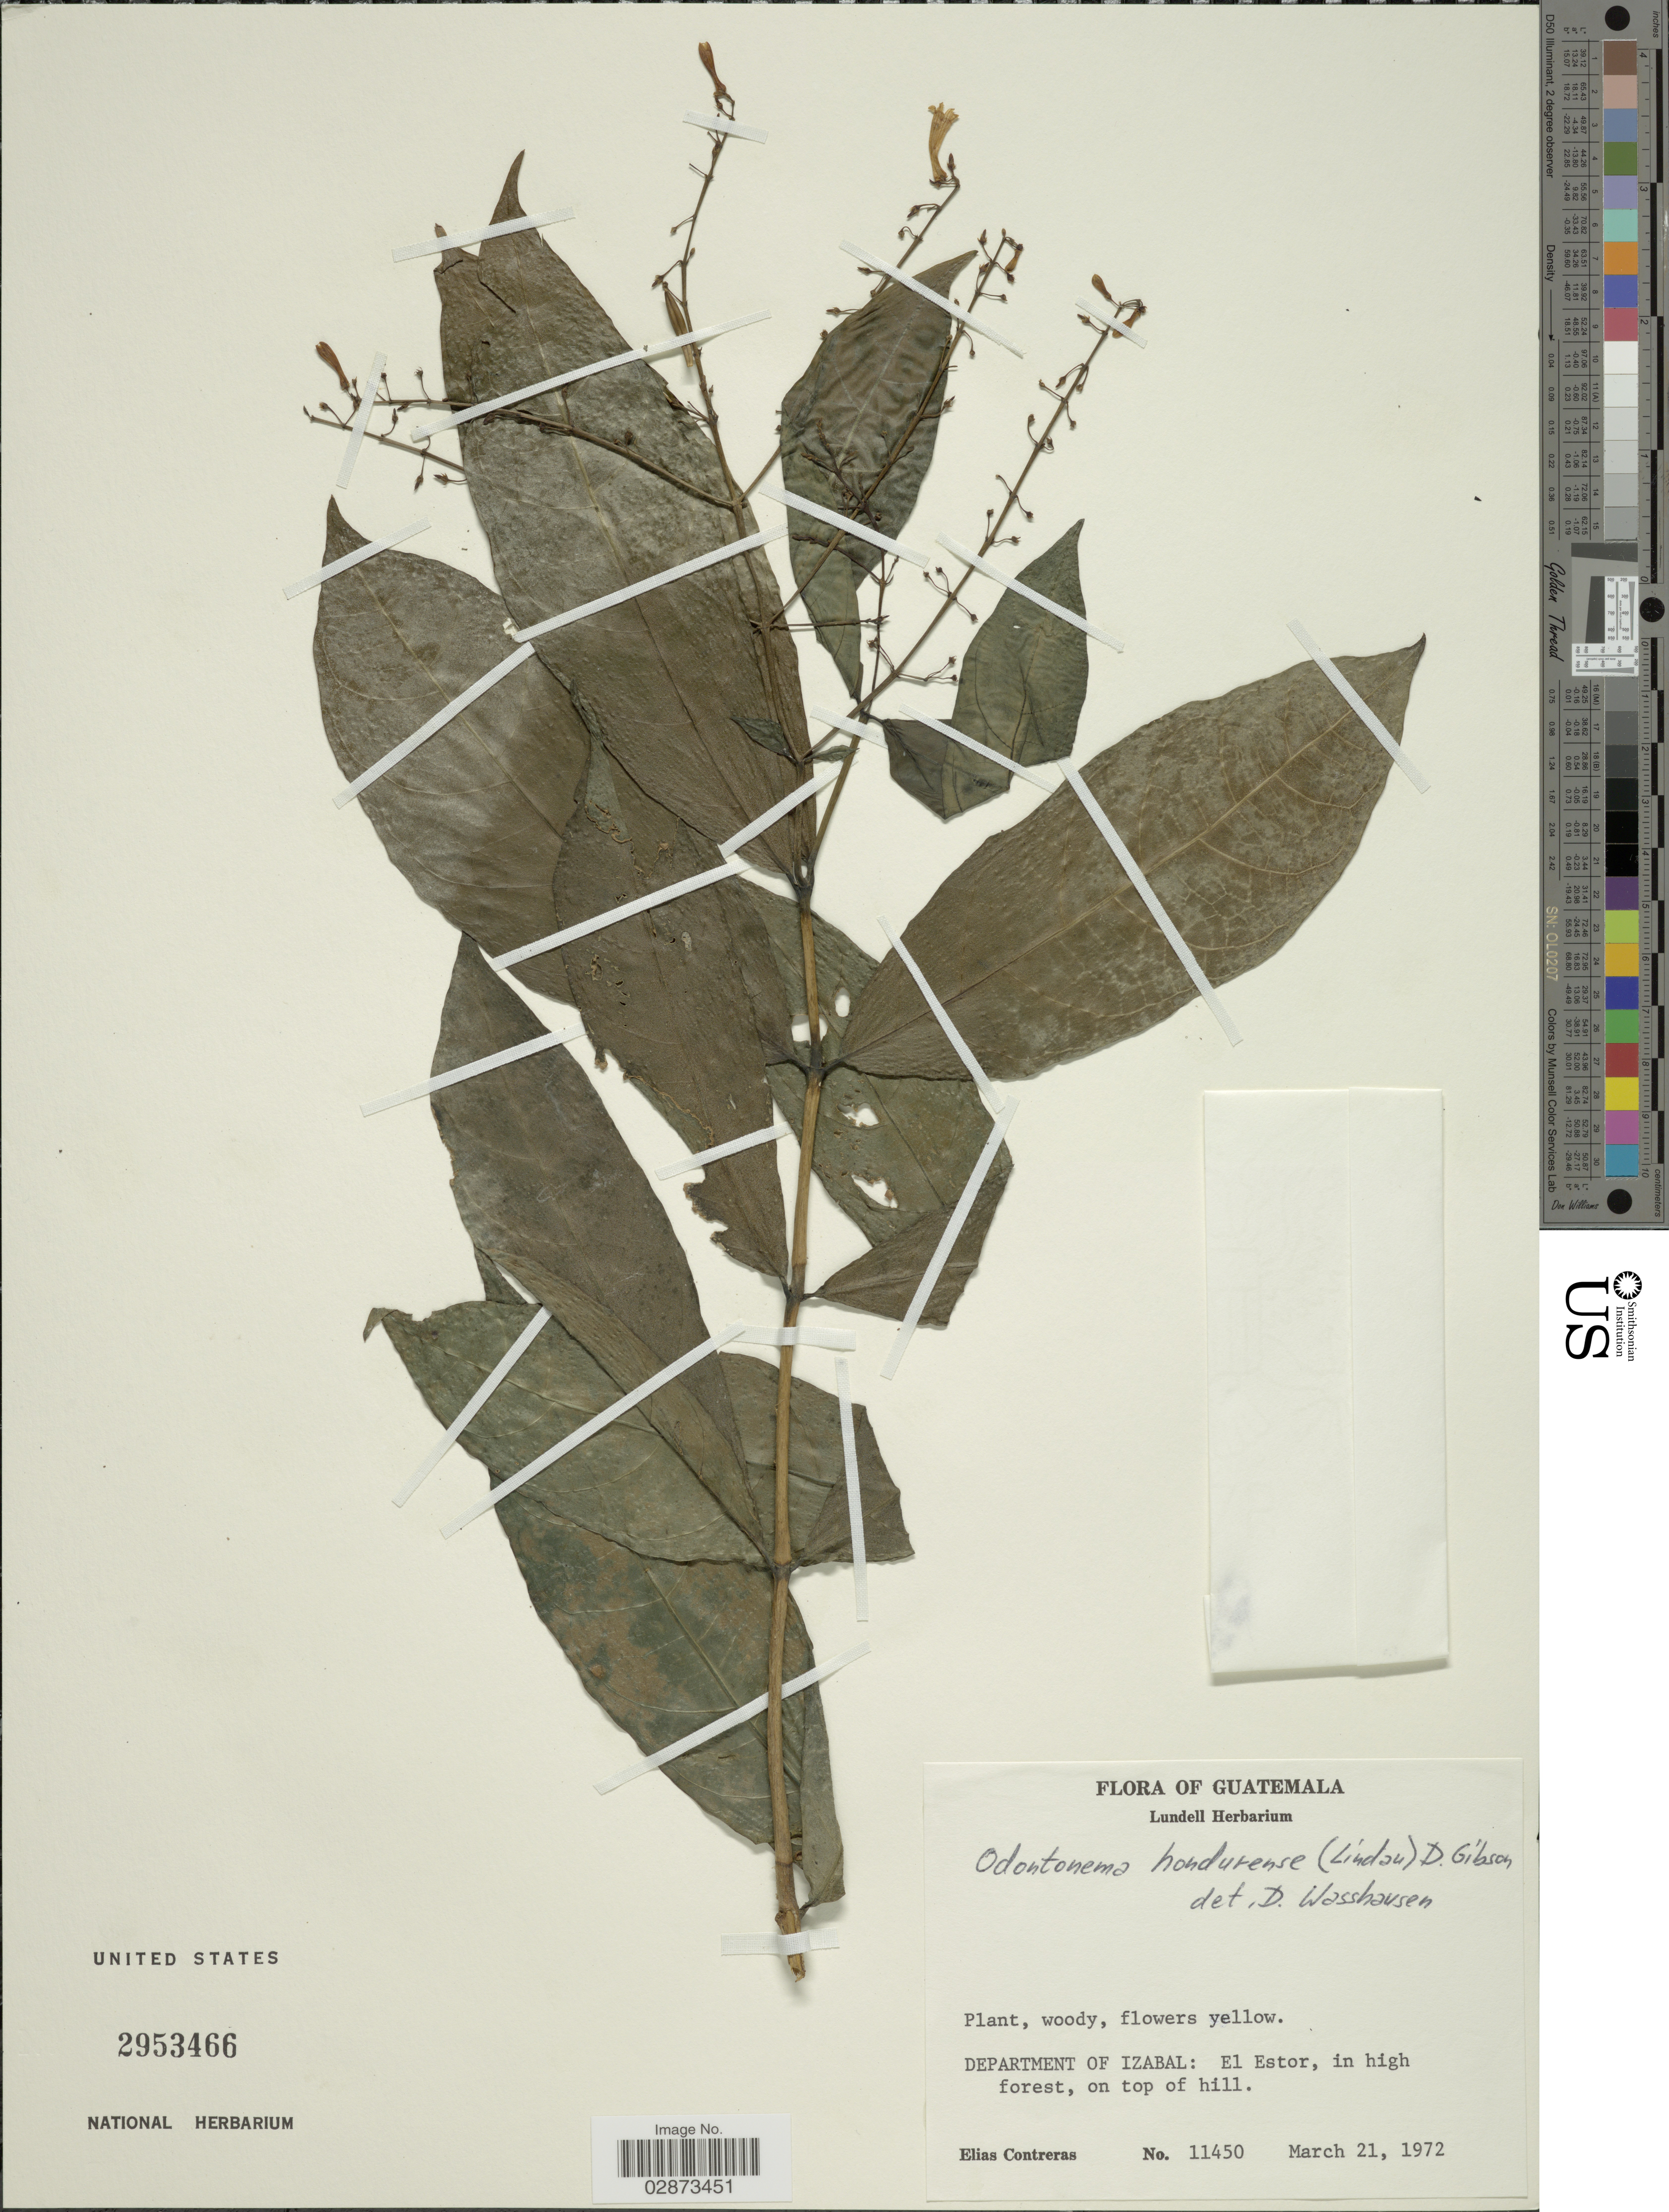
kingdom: Plantae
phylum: Tracheophyta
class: Magnoliopsida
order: Lamiales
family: Acanthaceae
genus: Odontonema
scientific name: Odontonema hondurensis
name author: (Lindau) D.N. Gibson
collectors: E. Contreras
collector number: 11450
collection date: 1972-03-21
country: Guatemala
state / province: Izabal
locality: Department of Izabal: El Estor, in high forest, on top of hill.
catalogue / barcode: US 2953466